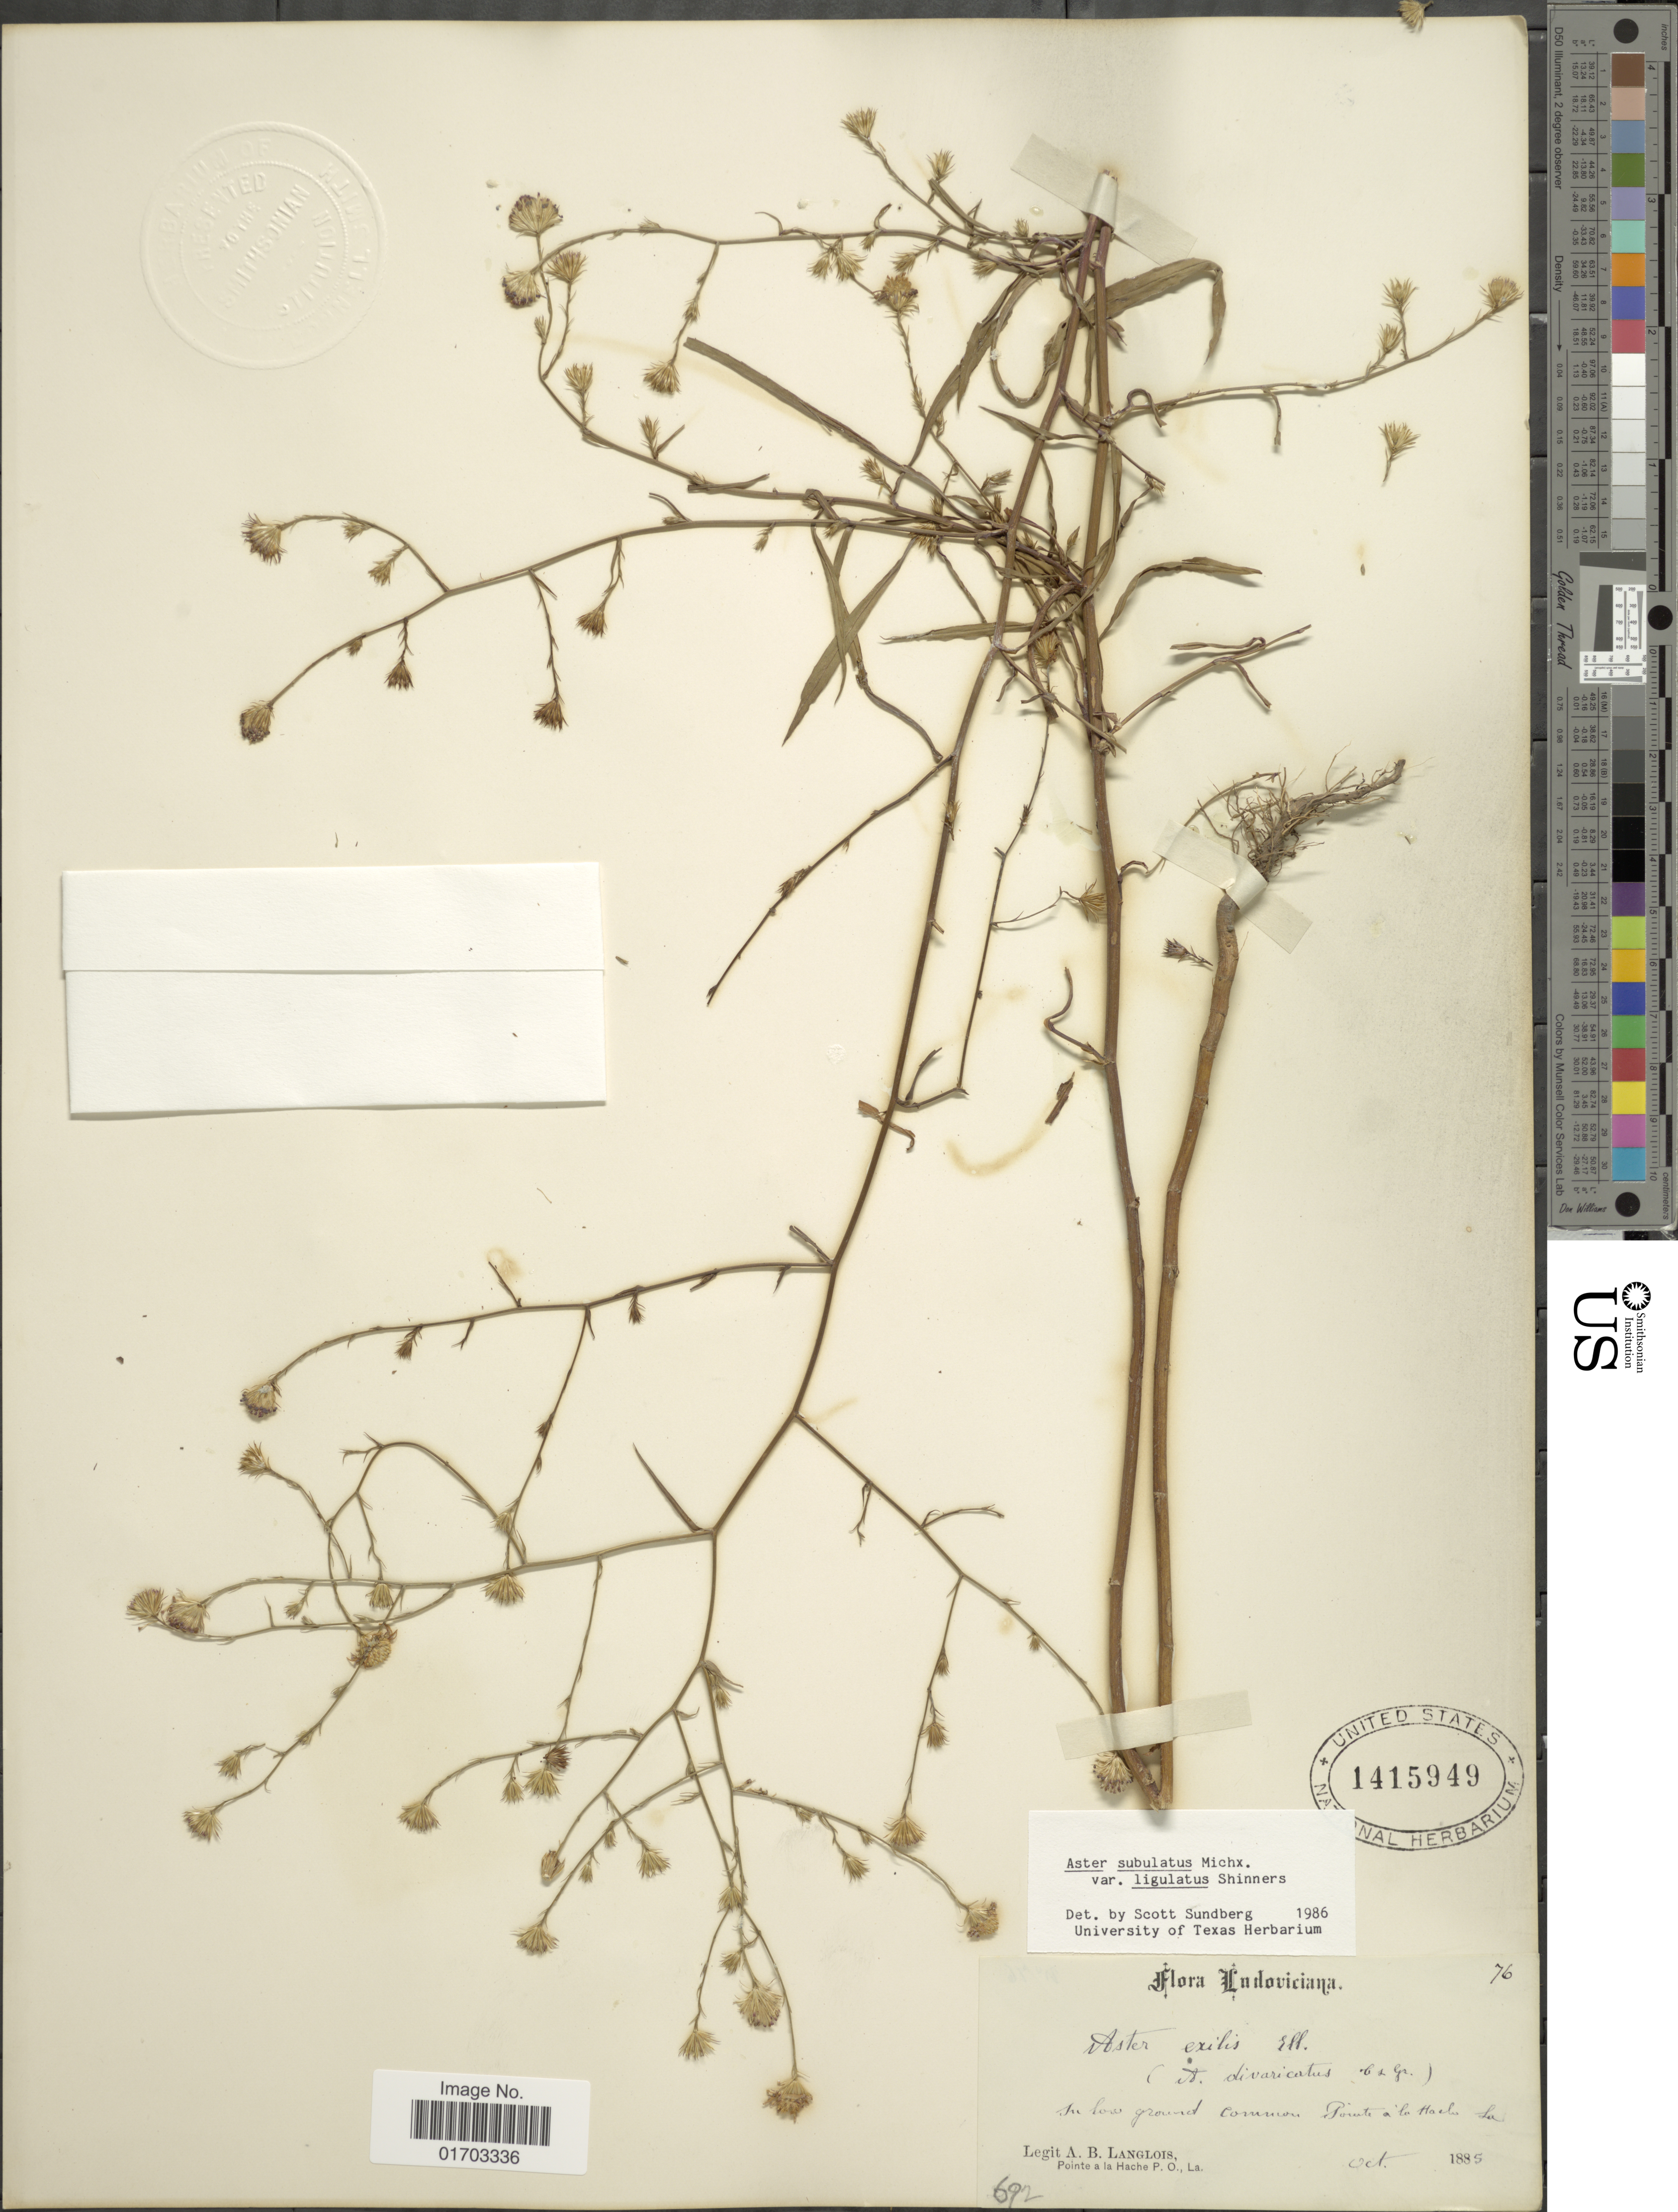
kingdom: Plantae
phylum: Tracheophyta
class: Magnoliopsida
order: Asterales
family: Asteraceae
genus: Symphyotrichum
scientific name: Symphyotrichum subulatum var. ligulatum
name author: (Shinners) S.D. Sundb.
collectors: A. Langlois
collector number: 76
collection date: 1885-10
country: United States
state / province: Louisiana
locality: , in low ground common Pointe ala Hache La.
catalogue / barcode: US 1415949